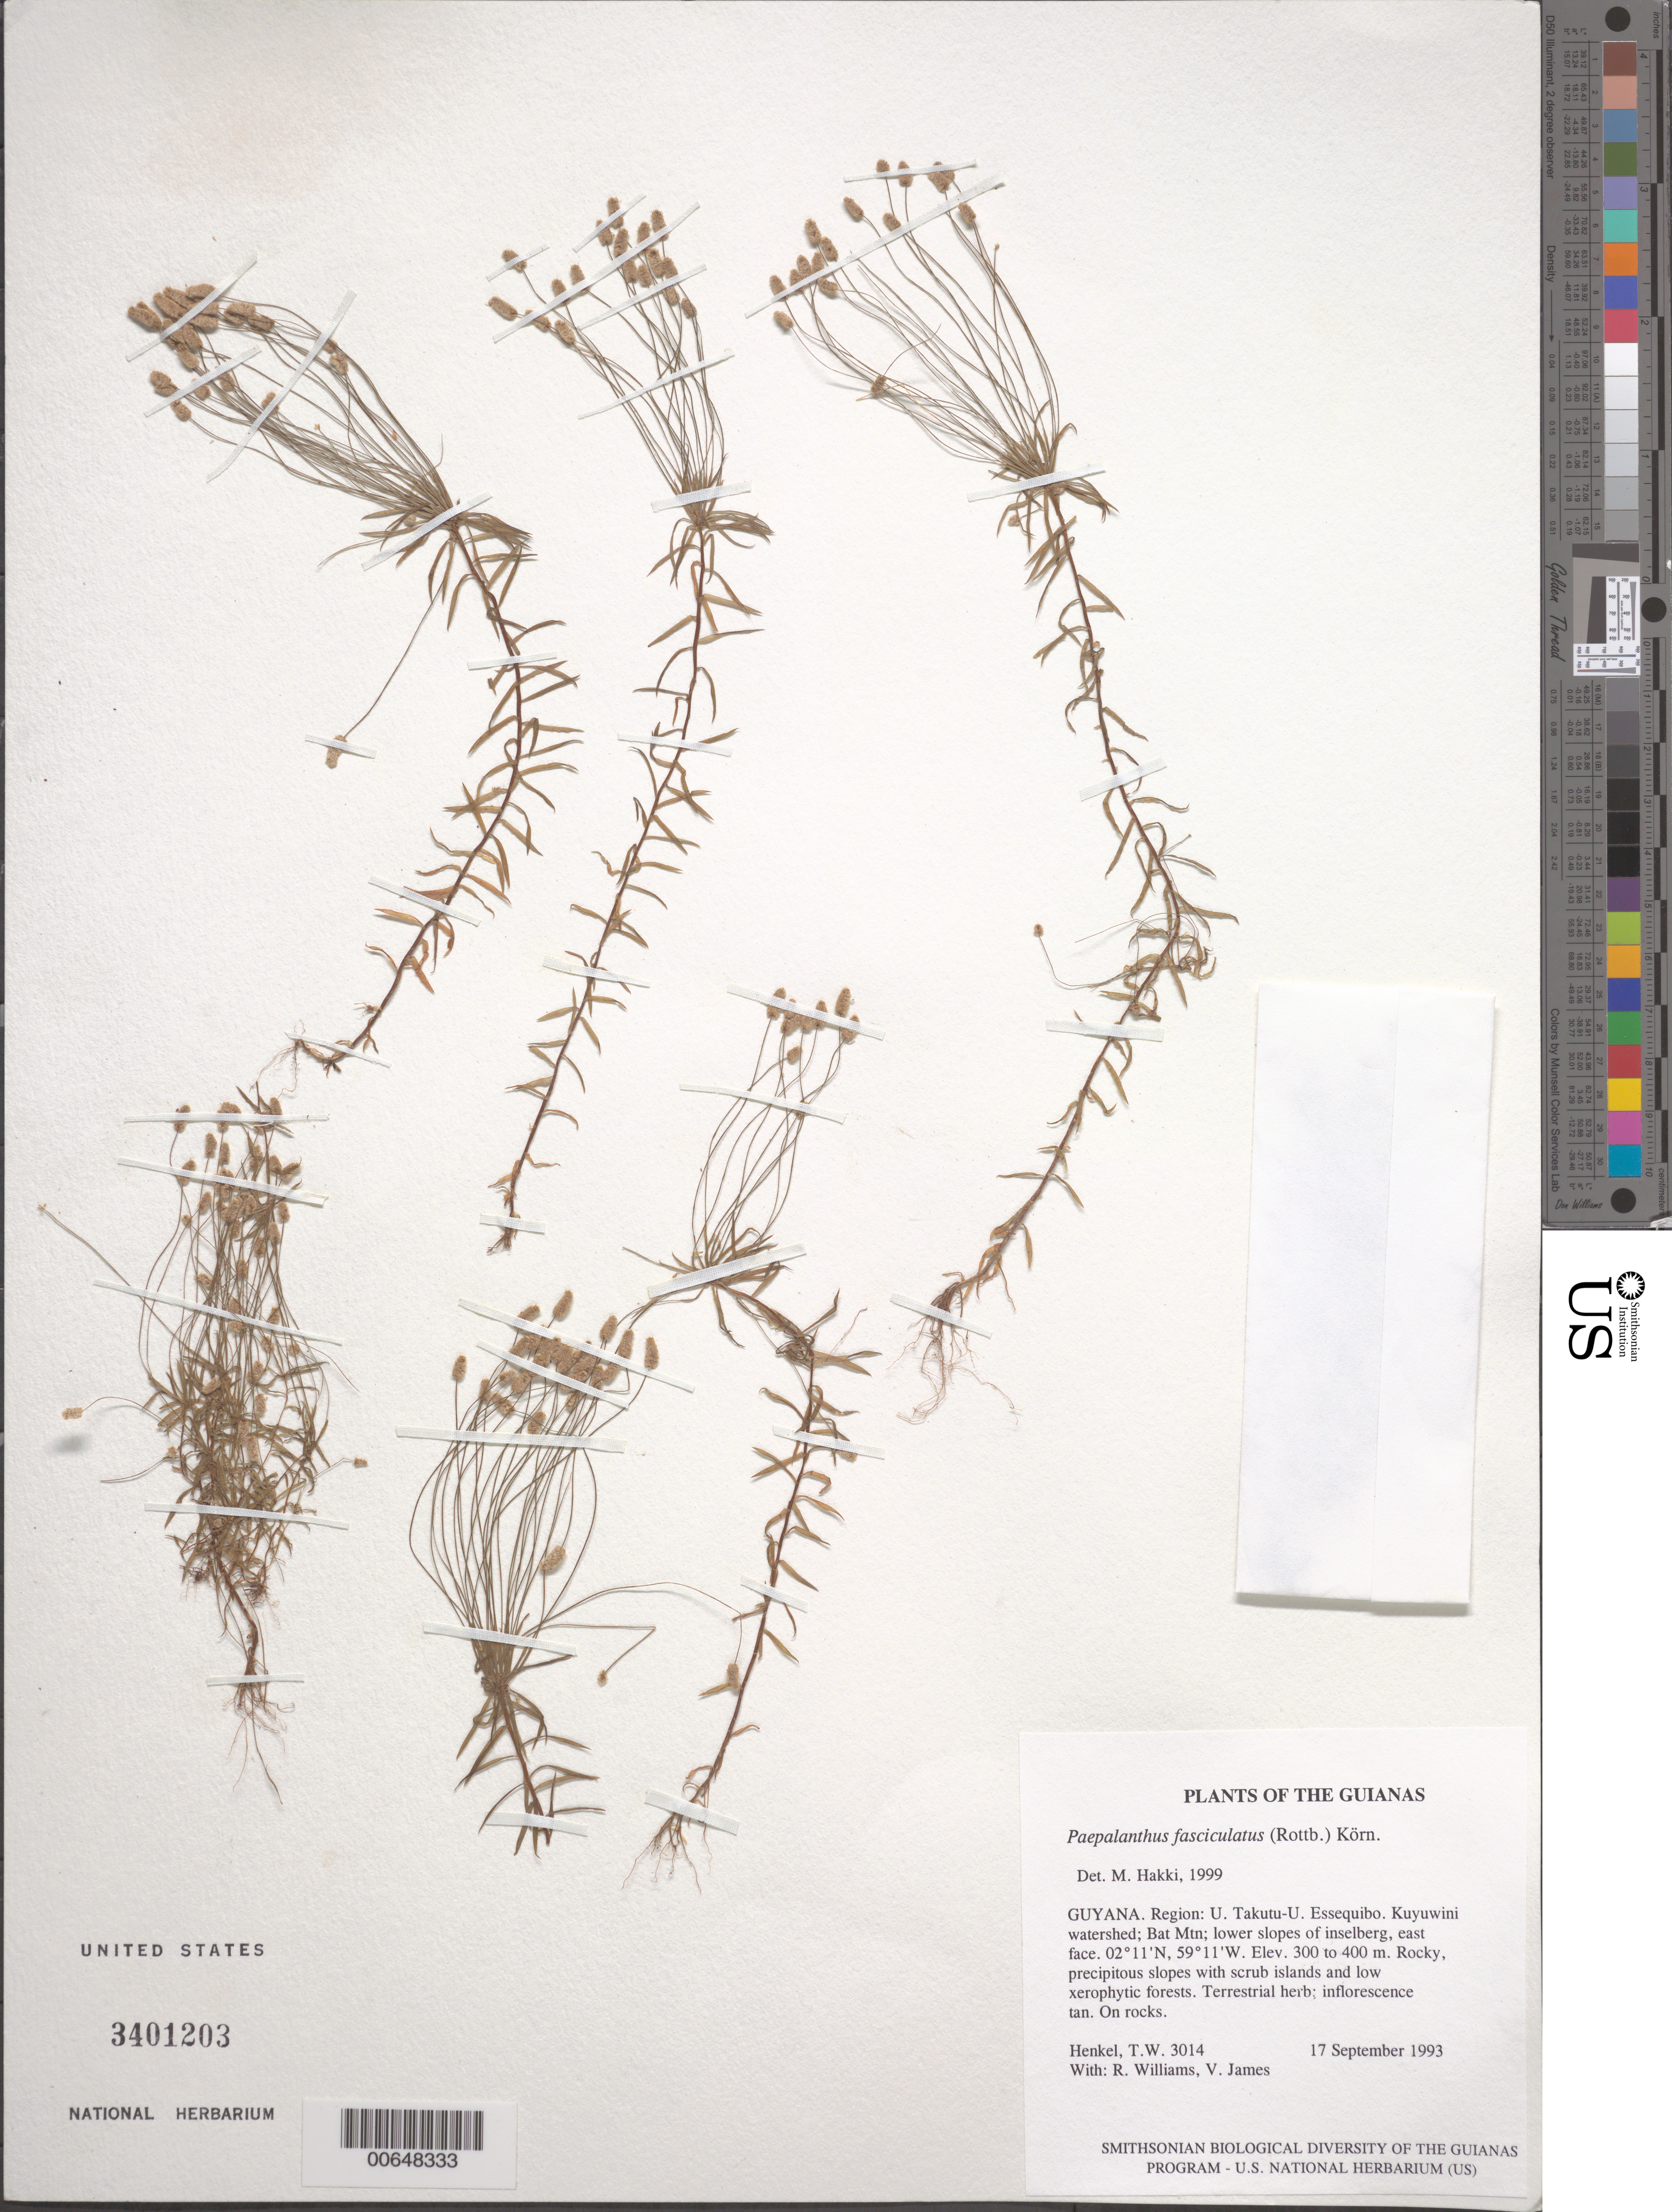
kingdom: Plantae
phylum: Tracheophyta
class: Liliopsida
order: Poales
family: Eriocaulaceae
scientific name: Giuliettia fasciculata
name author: (Rottb.) Andrino & Sano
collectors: T. Henkel, R. Williams & V. James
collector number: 3014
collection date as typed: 17 September 1993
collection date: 1993-09-17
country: Guyana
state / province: U. Takutu-U. Essequibo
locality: Kuyuwini watershed; Bat Mtn; lower slopes of inselberg, east face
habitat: Rocky, precipitous slopes with scrub islands and low xerophytic forests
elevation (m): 300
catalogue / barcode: US 3401203